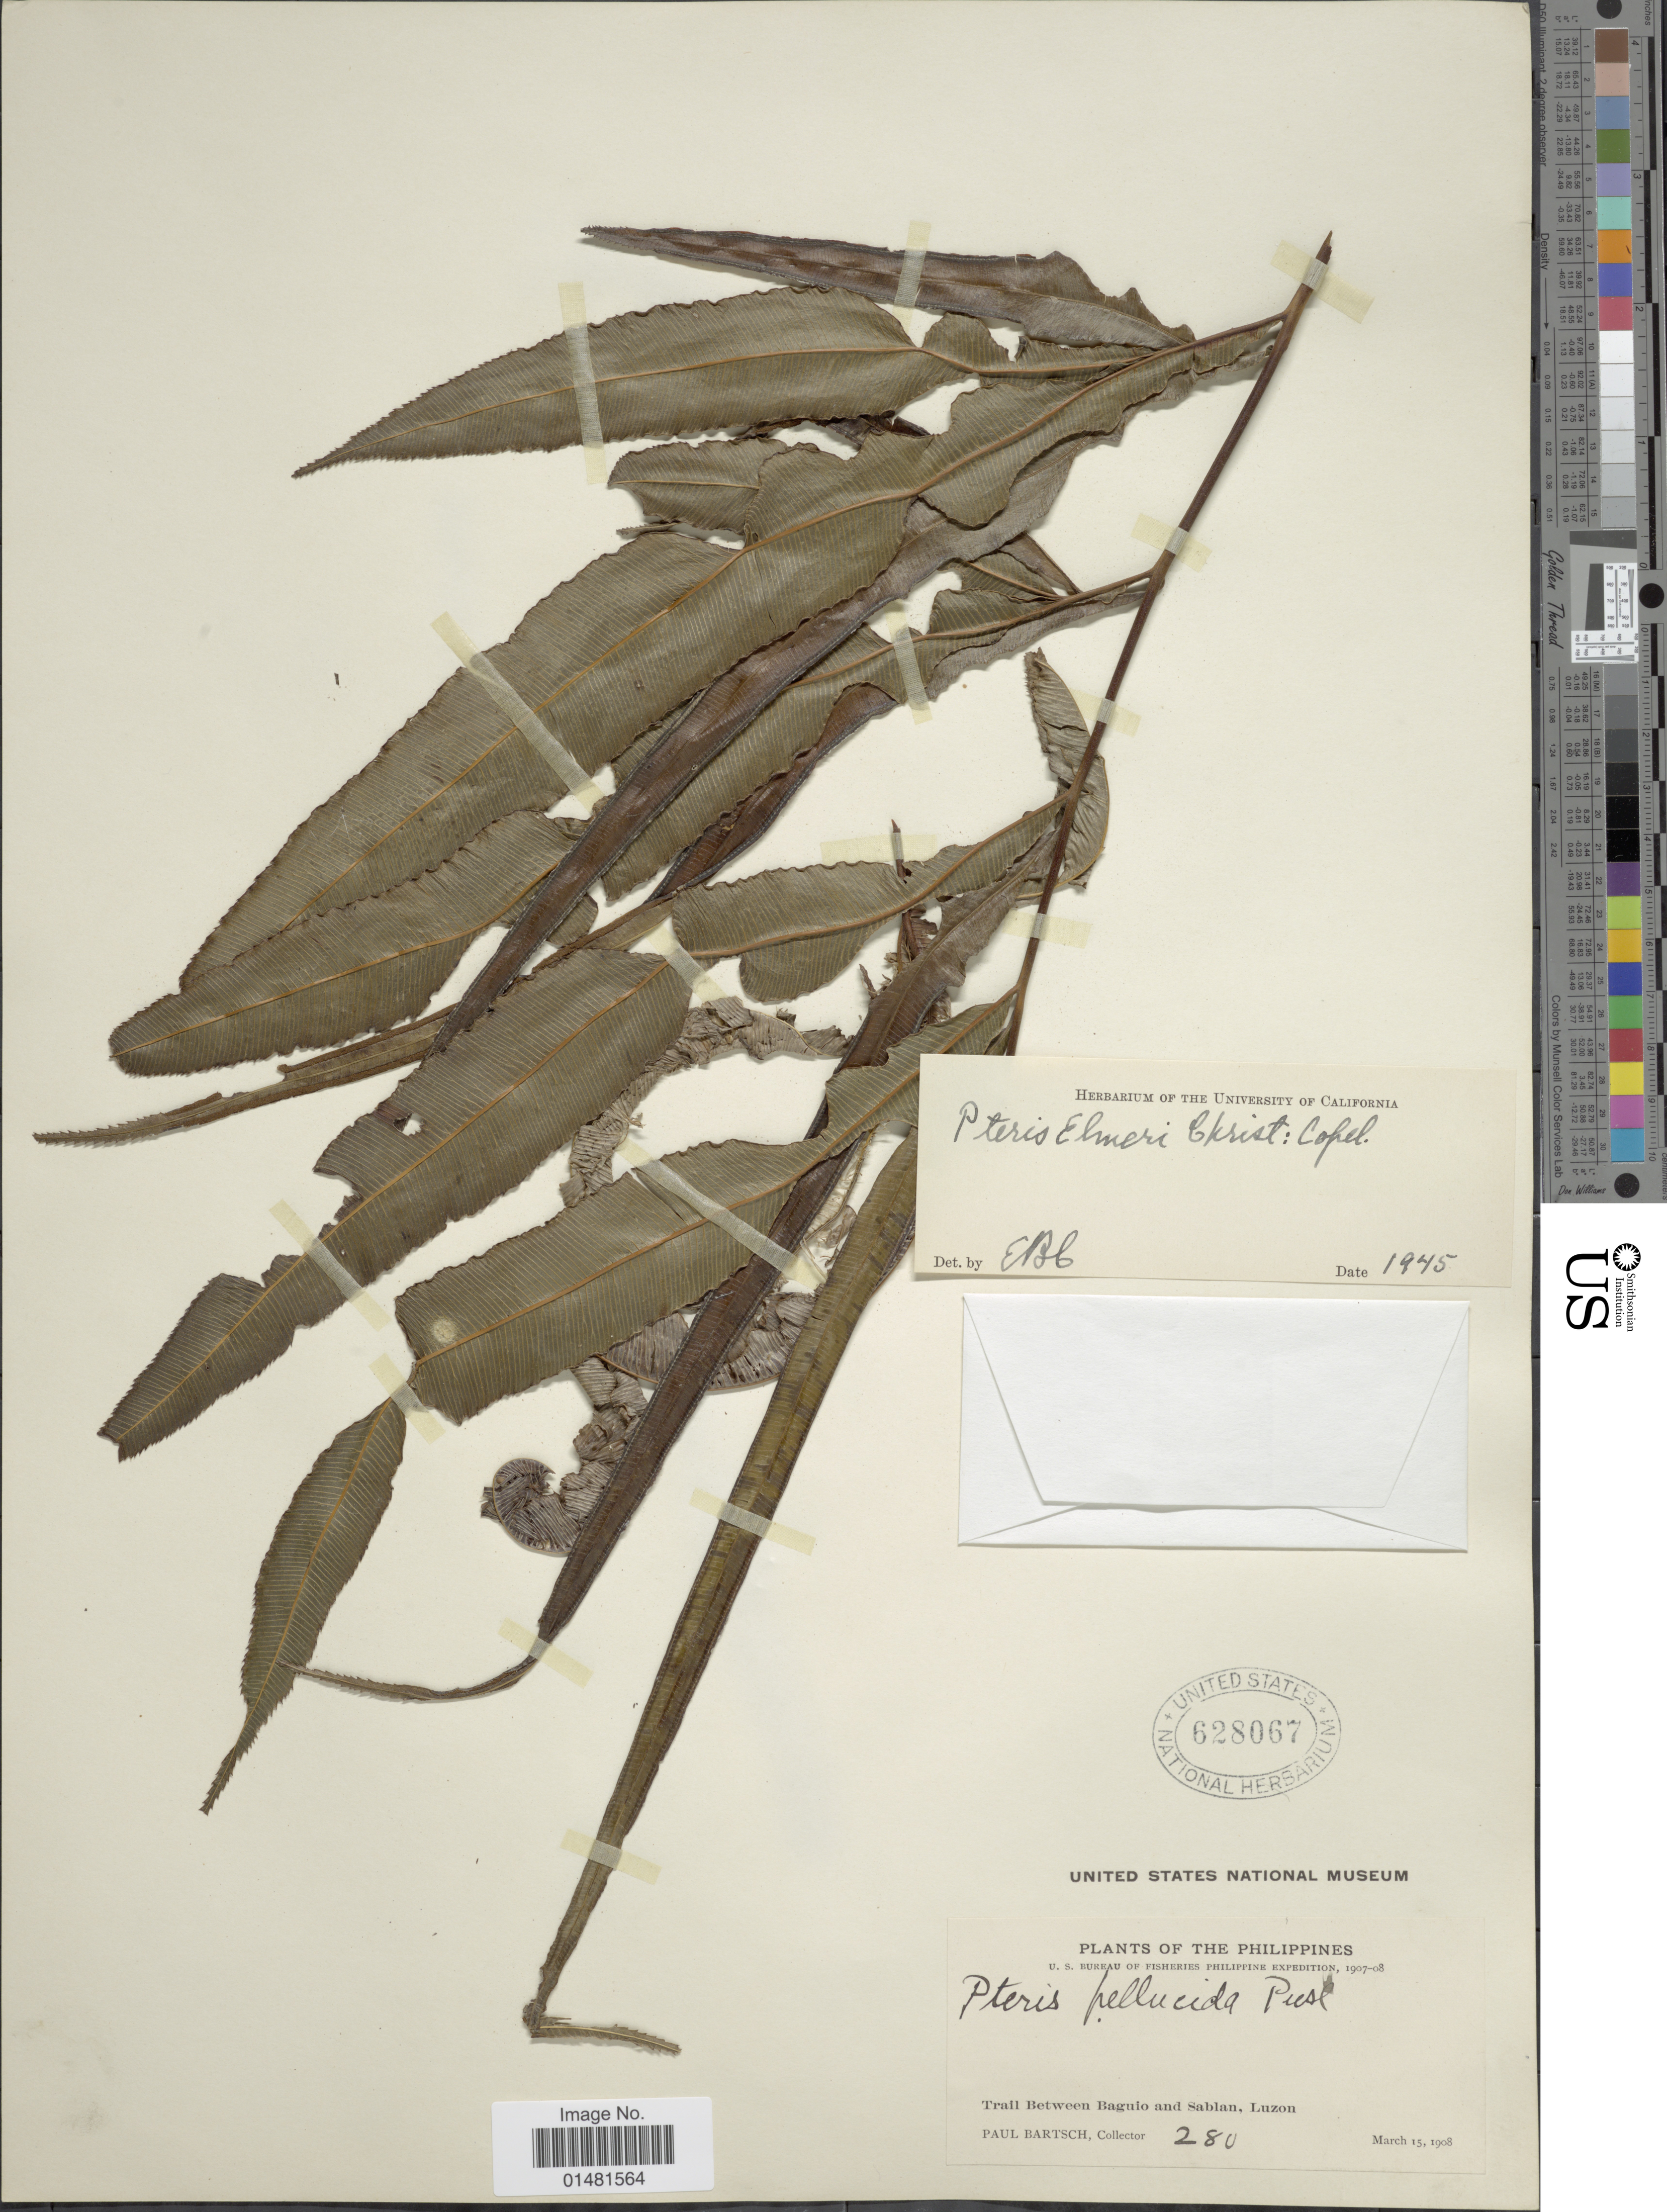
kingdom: Plantae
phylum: Tracheophyta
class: Polypodiopsida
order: Polypodiales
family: Pteridaceae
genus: Pteris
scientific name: Pteris elmeri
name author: Christ ex Copel.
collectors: P. Bartsch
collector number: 280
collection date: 1908-03-15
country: Philippines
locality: Trail between Baguio and Sablan, Luzon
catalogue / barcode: US 628067